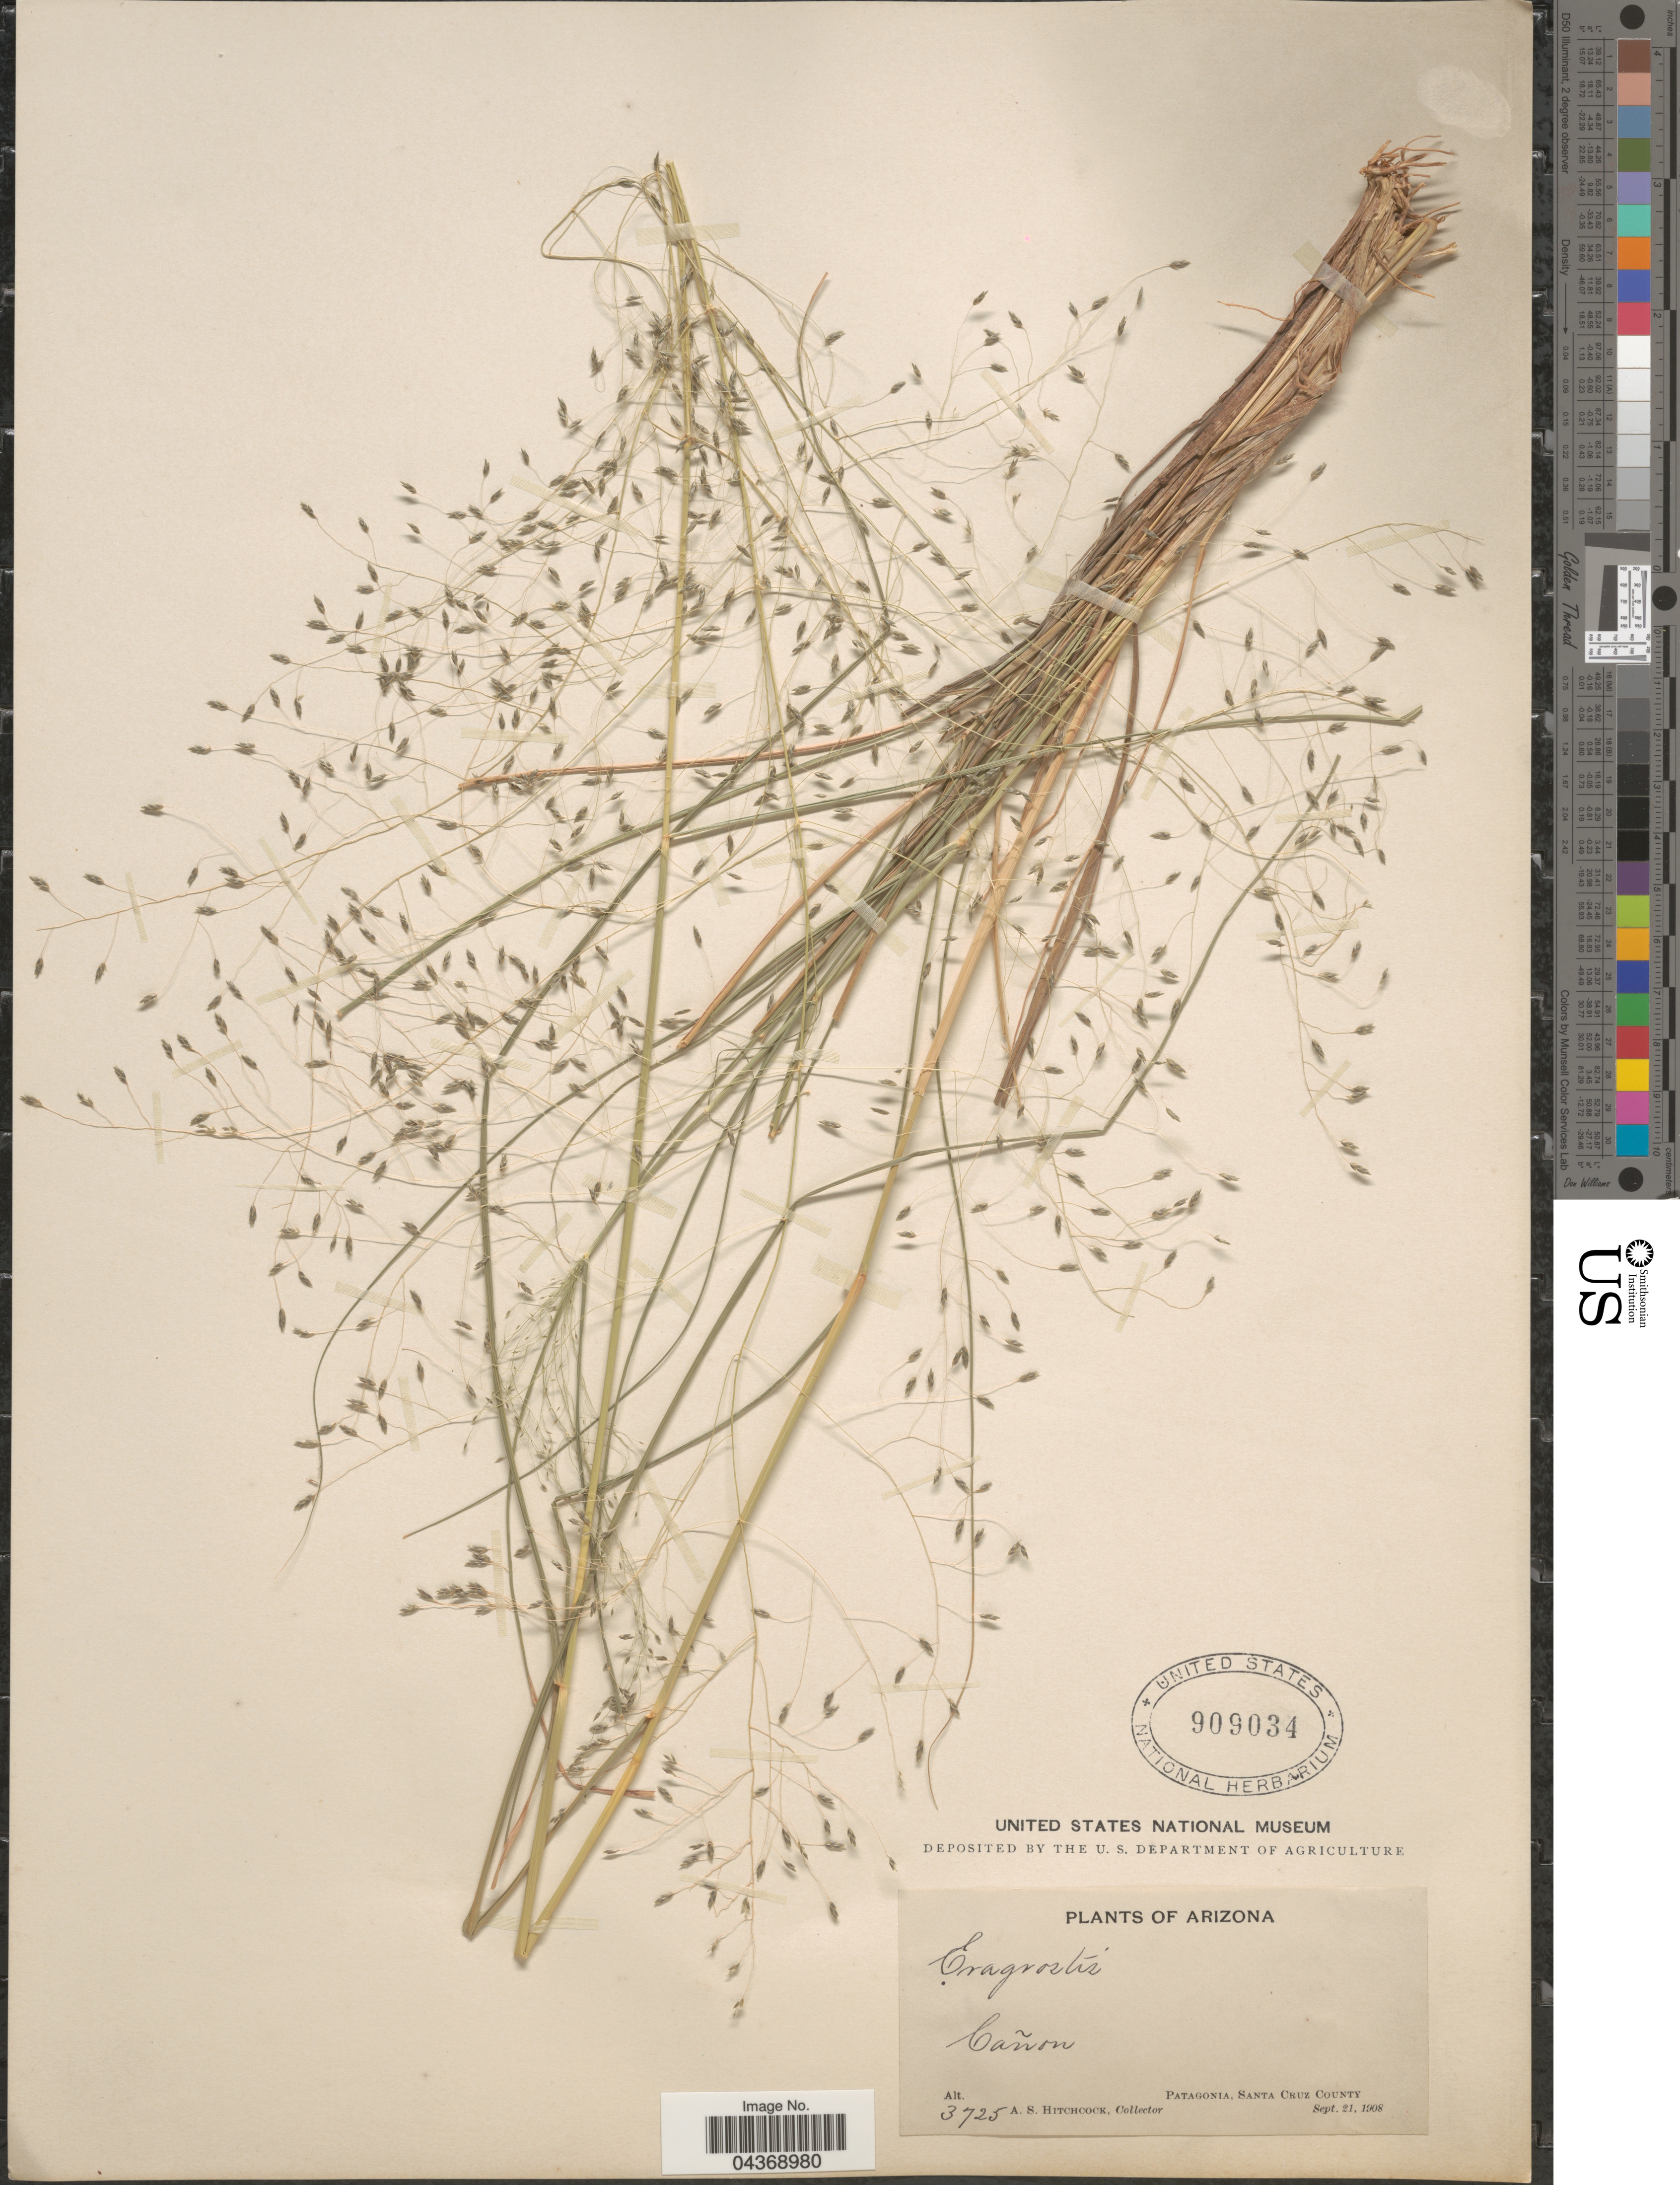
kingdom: Plantae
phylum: Tracheophyta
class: Liliopsida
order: Poales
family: Poaceae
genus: Eragrostis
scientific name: Eragrostis intermedia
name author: Hitchc.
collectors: A. S. Hitchcock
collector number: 3725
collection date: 1908-09-21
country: United States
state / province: Arizona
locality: Cañon. Patagonia, Santa Cruz County.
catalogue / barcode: US 909034